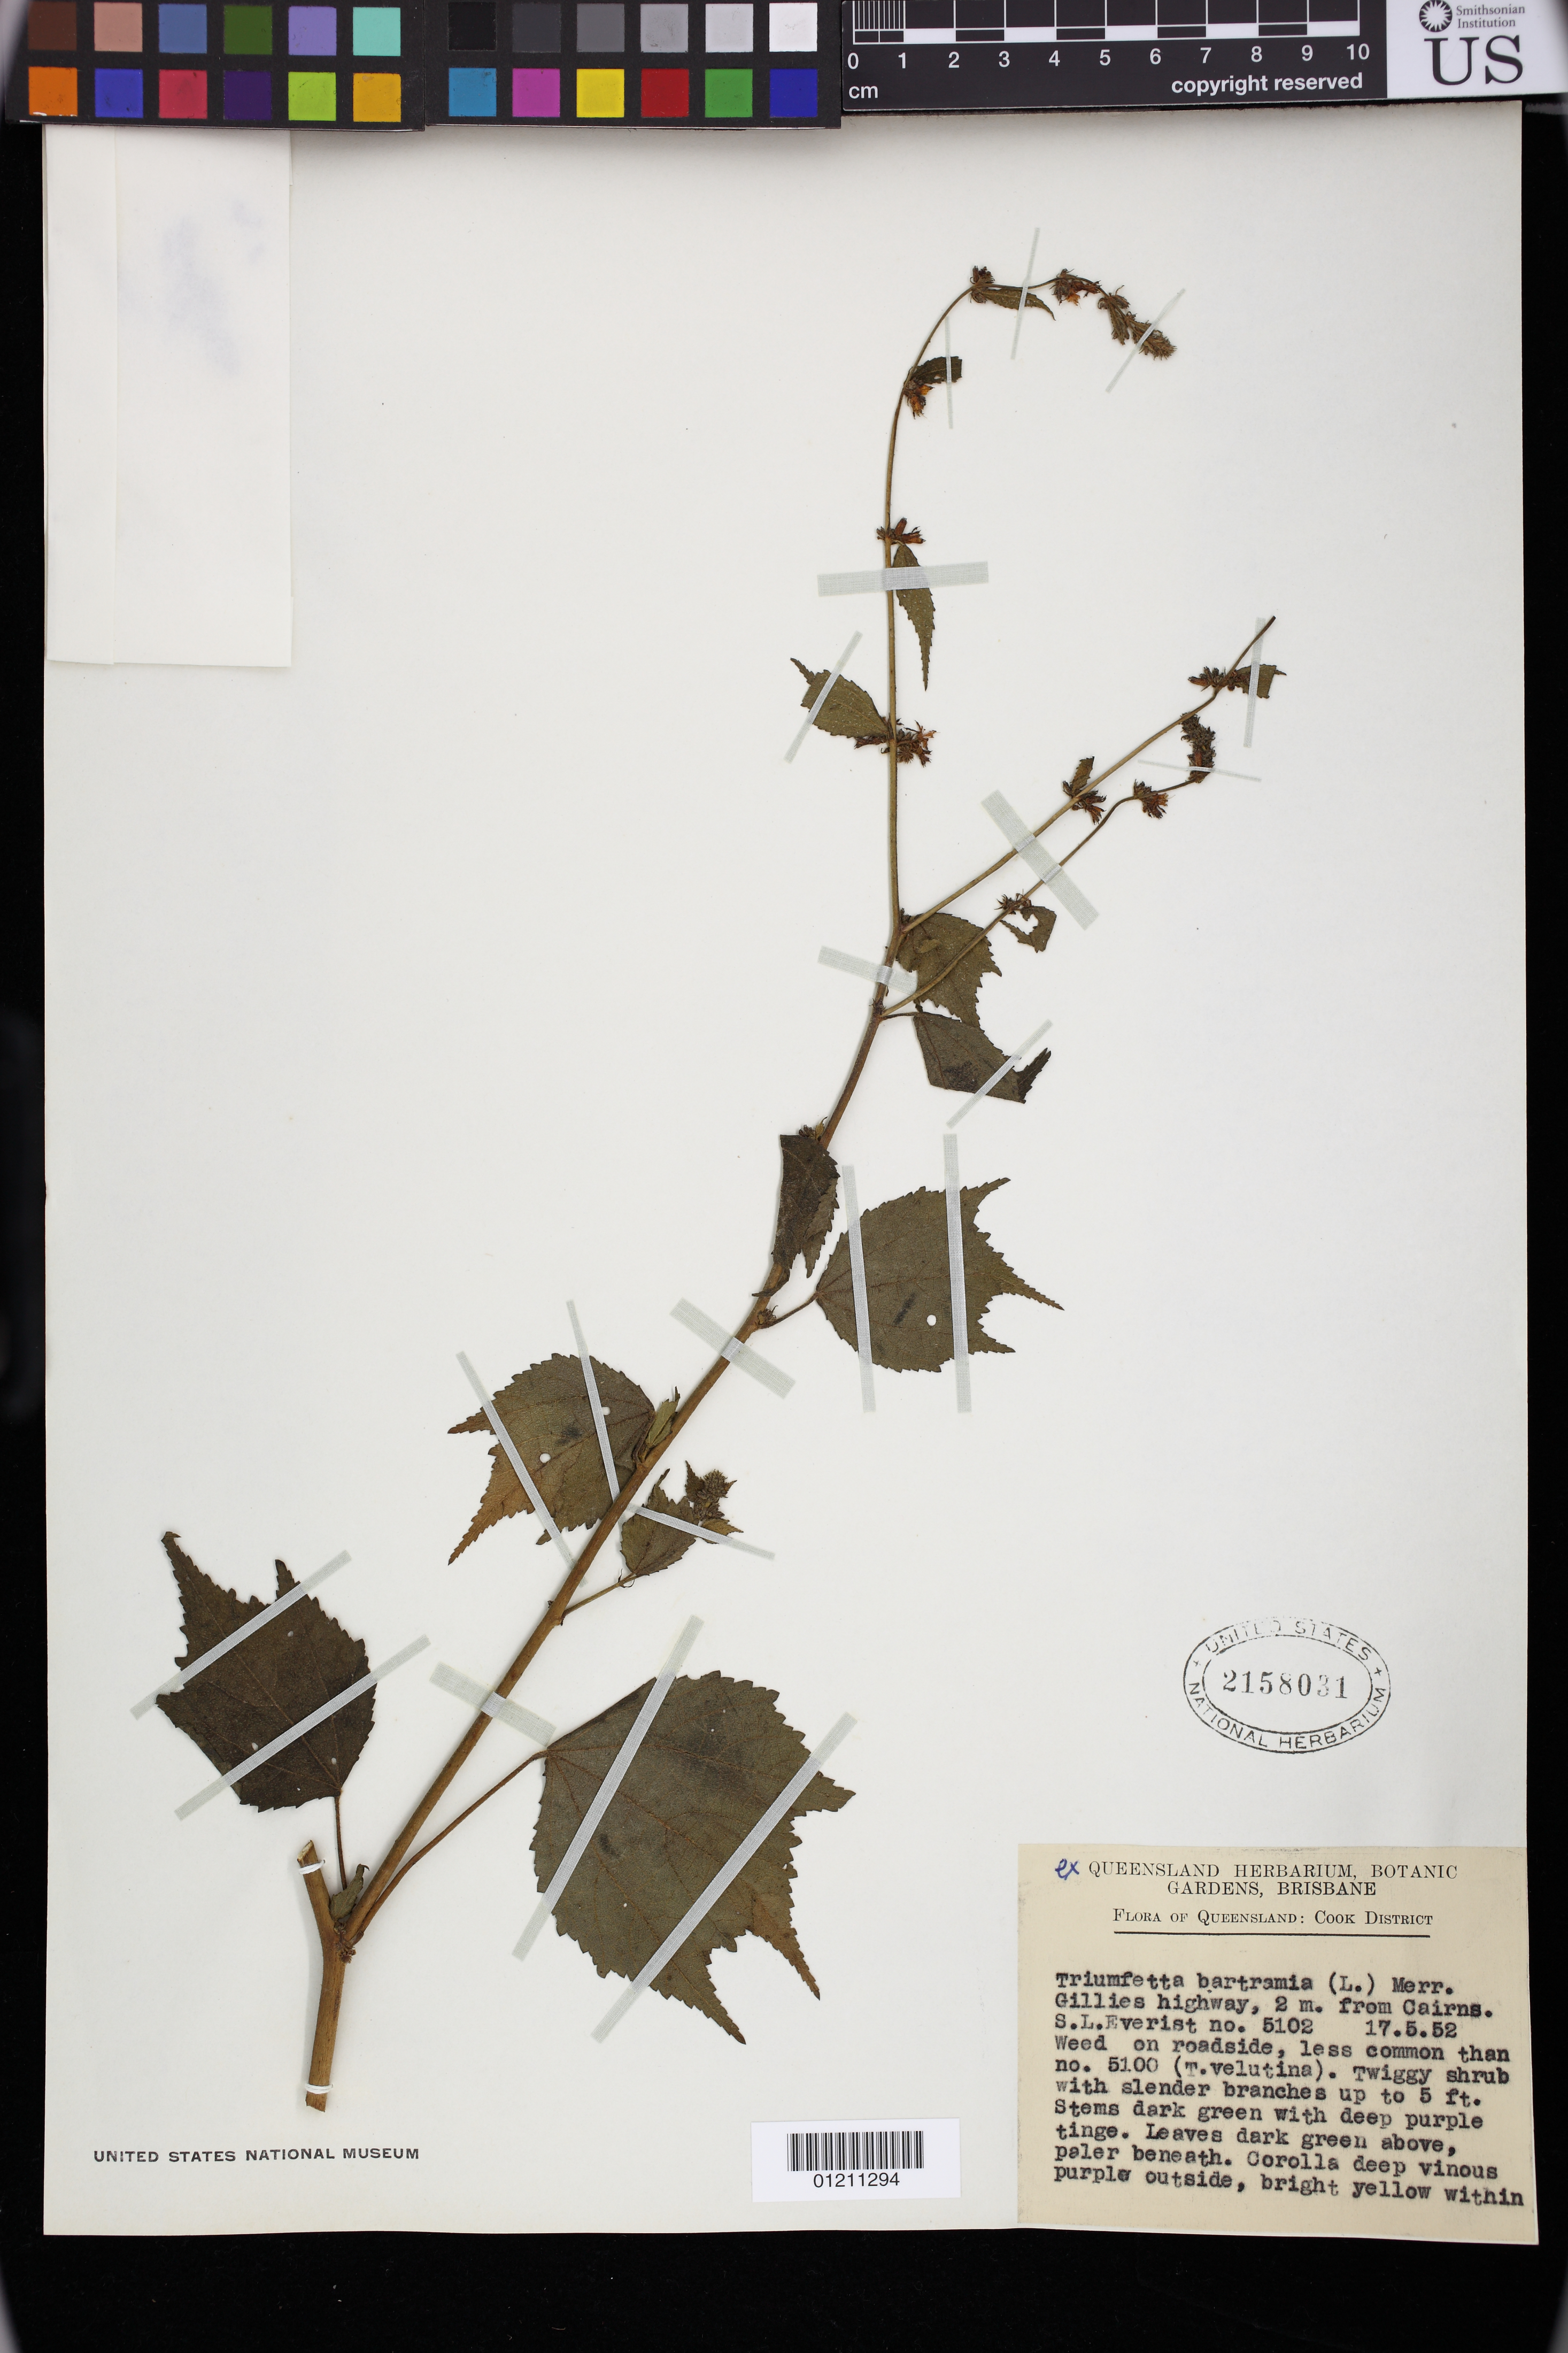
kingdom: Plantae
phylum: Tracheophyta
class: Magnoliopsida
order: Malvales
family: Malvaceae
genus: Triumfetta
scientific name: Triumfetta bartramia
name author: L.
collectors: S. Everist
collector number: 5102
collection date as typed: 17 May 1952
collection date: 1952-05-17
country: Australia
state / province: Queensland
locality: Queensland: Cook District. Gillies highway, 2 m. from Cairns. Weed on roadside.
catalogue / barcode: US 2158031